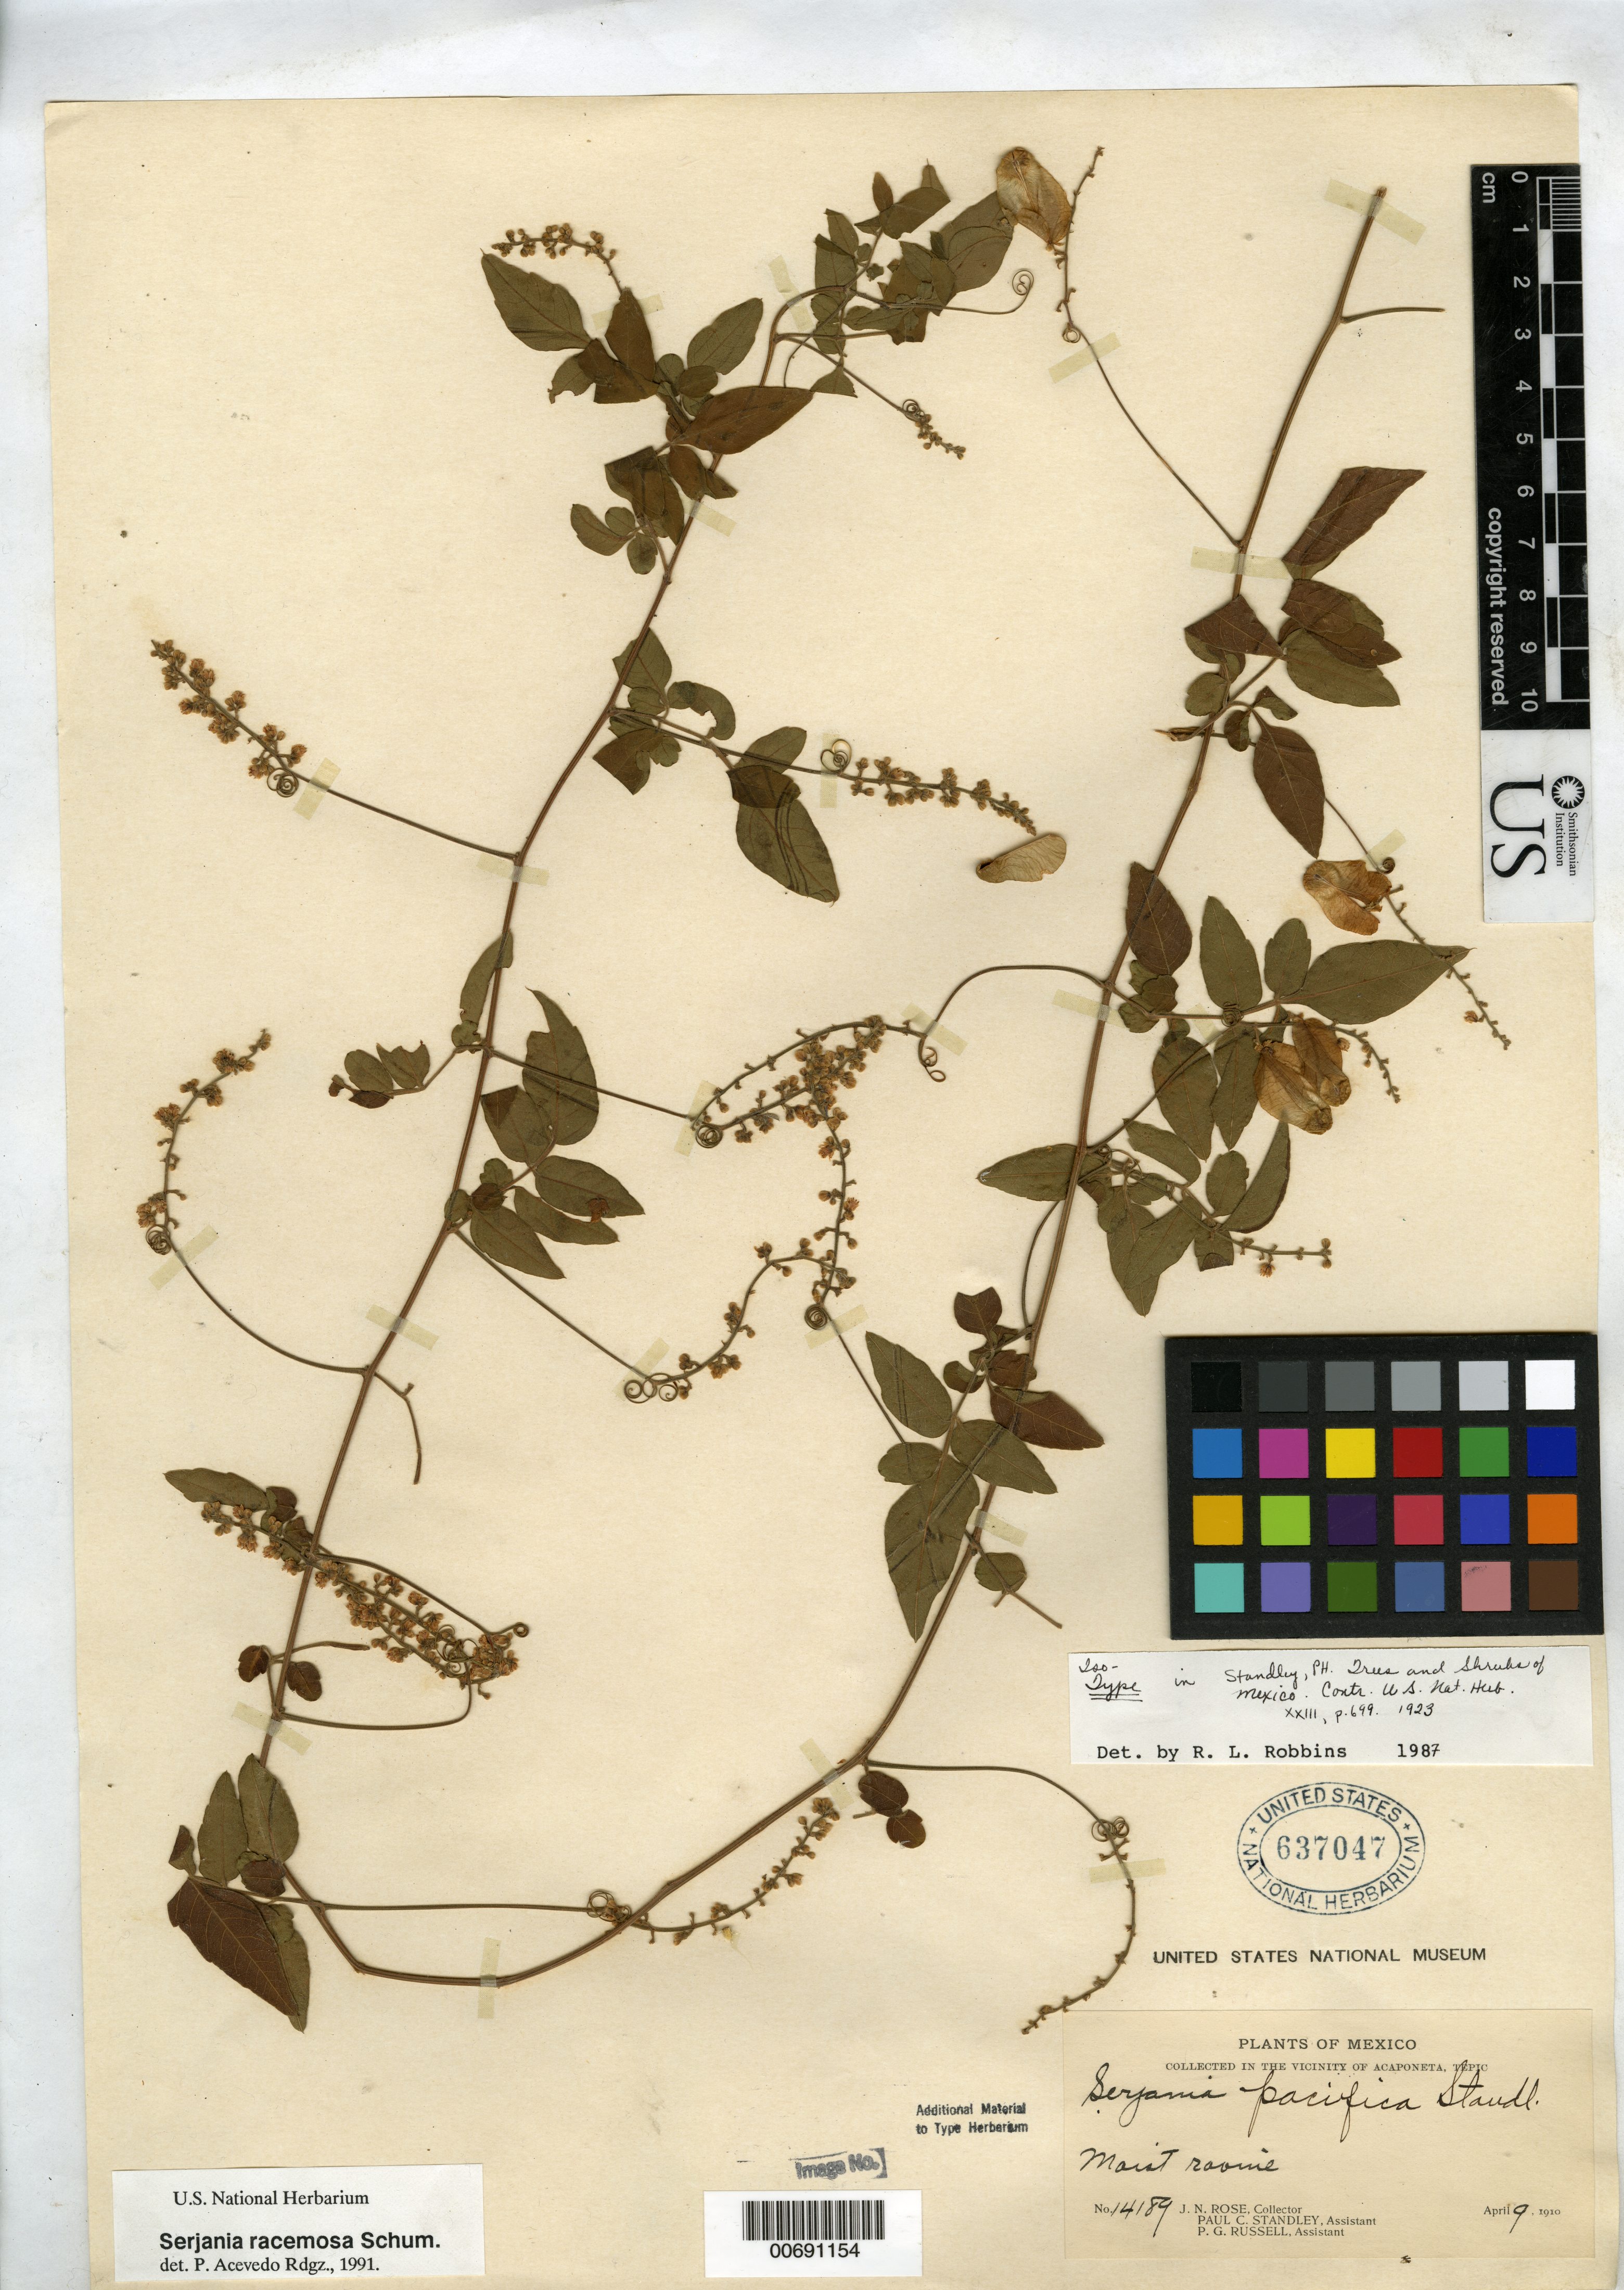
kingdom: Plantae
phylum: Tracheophyta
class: Magnoliopsida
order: Sapindales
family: Sapindaceae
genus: Serjania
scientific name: Serjania pacifica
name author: Standl.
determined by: Acevedo-Rodríguez, P., (BOT), Smithsonian Institution - National Museum of Natural History (UNITED STATES)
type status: Isotype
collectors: J. N. Rose, P. C. Standley & P. G. Russell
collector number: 14189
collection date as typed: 09 Apr 1910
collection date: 1910-04-09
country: Mexico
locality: Tepic: vicinity of Acaponeta.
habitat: Moist ravine.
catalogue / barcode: US 637047